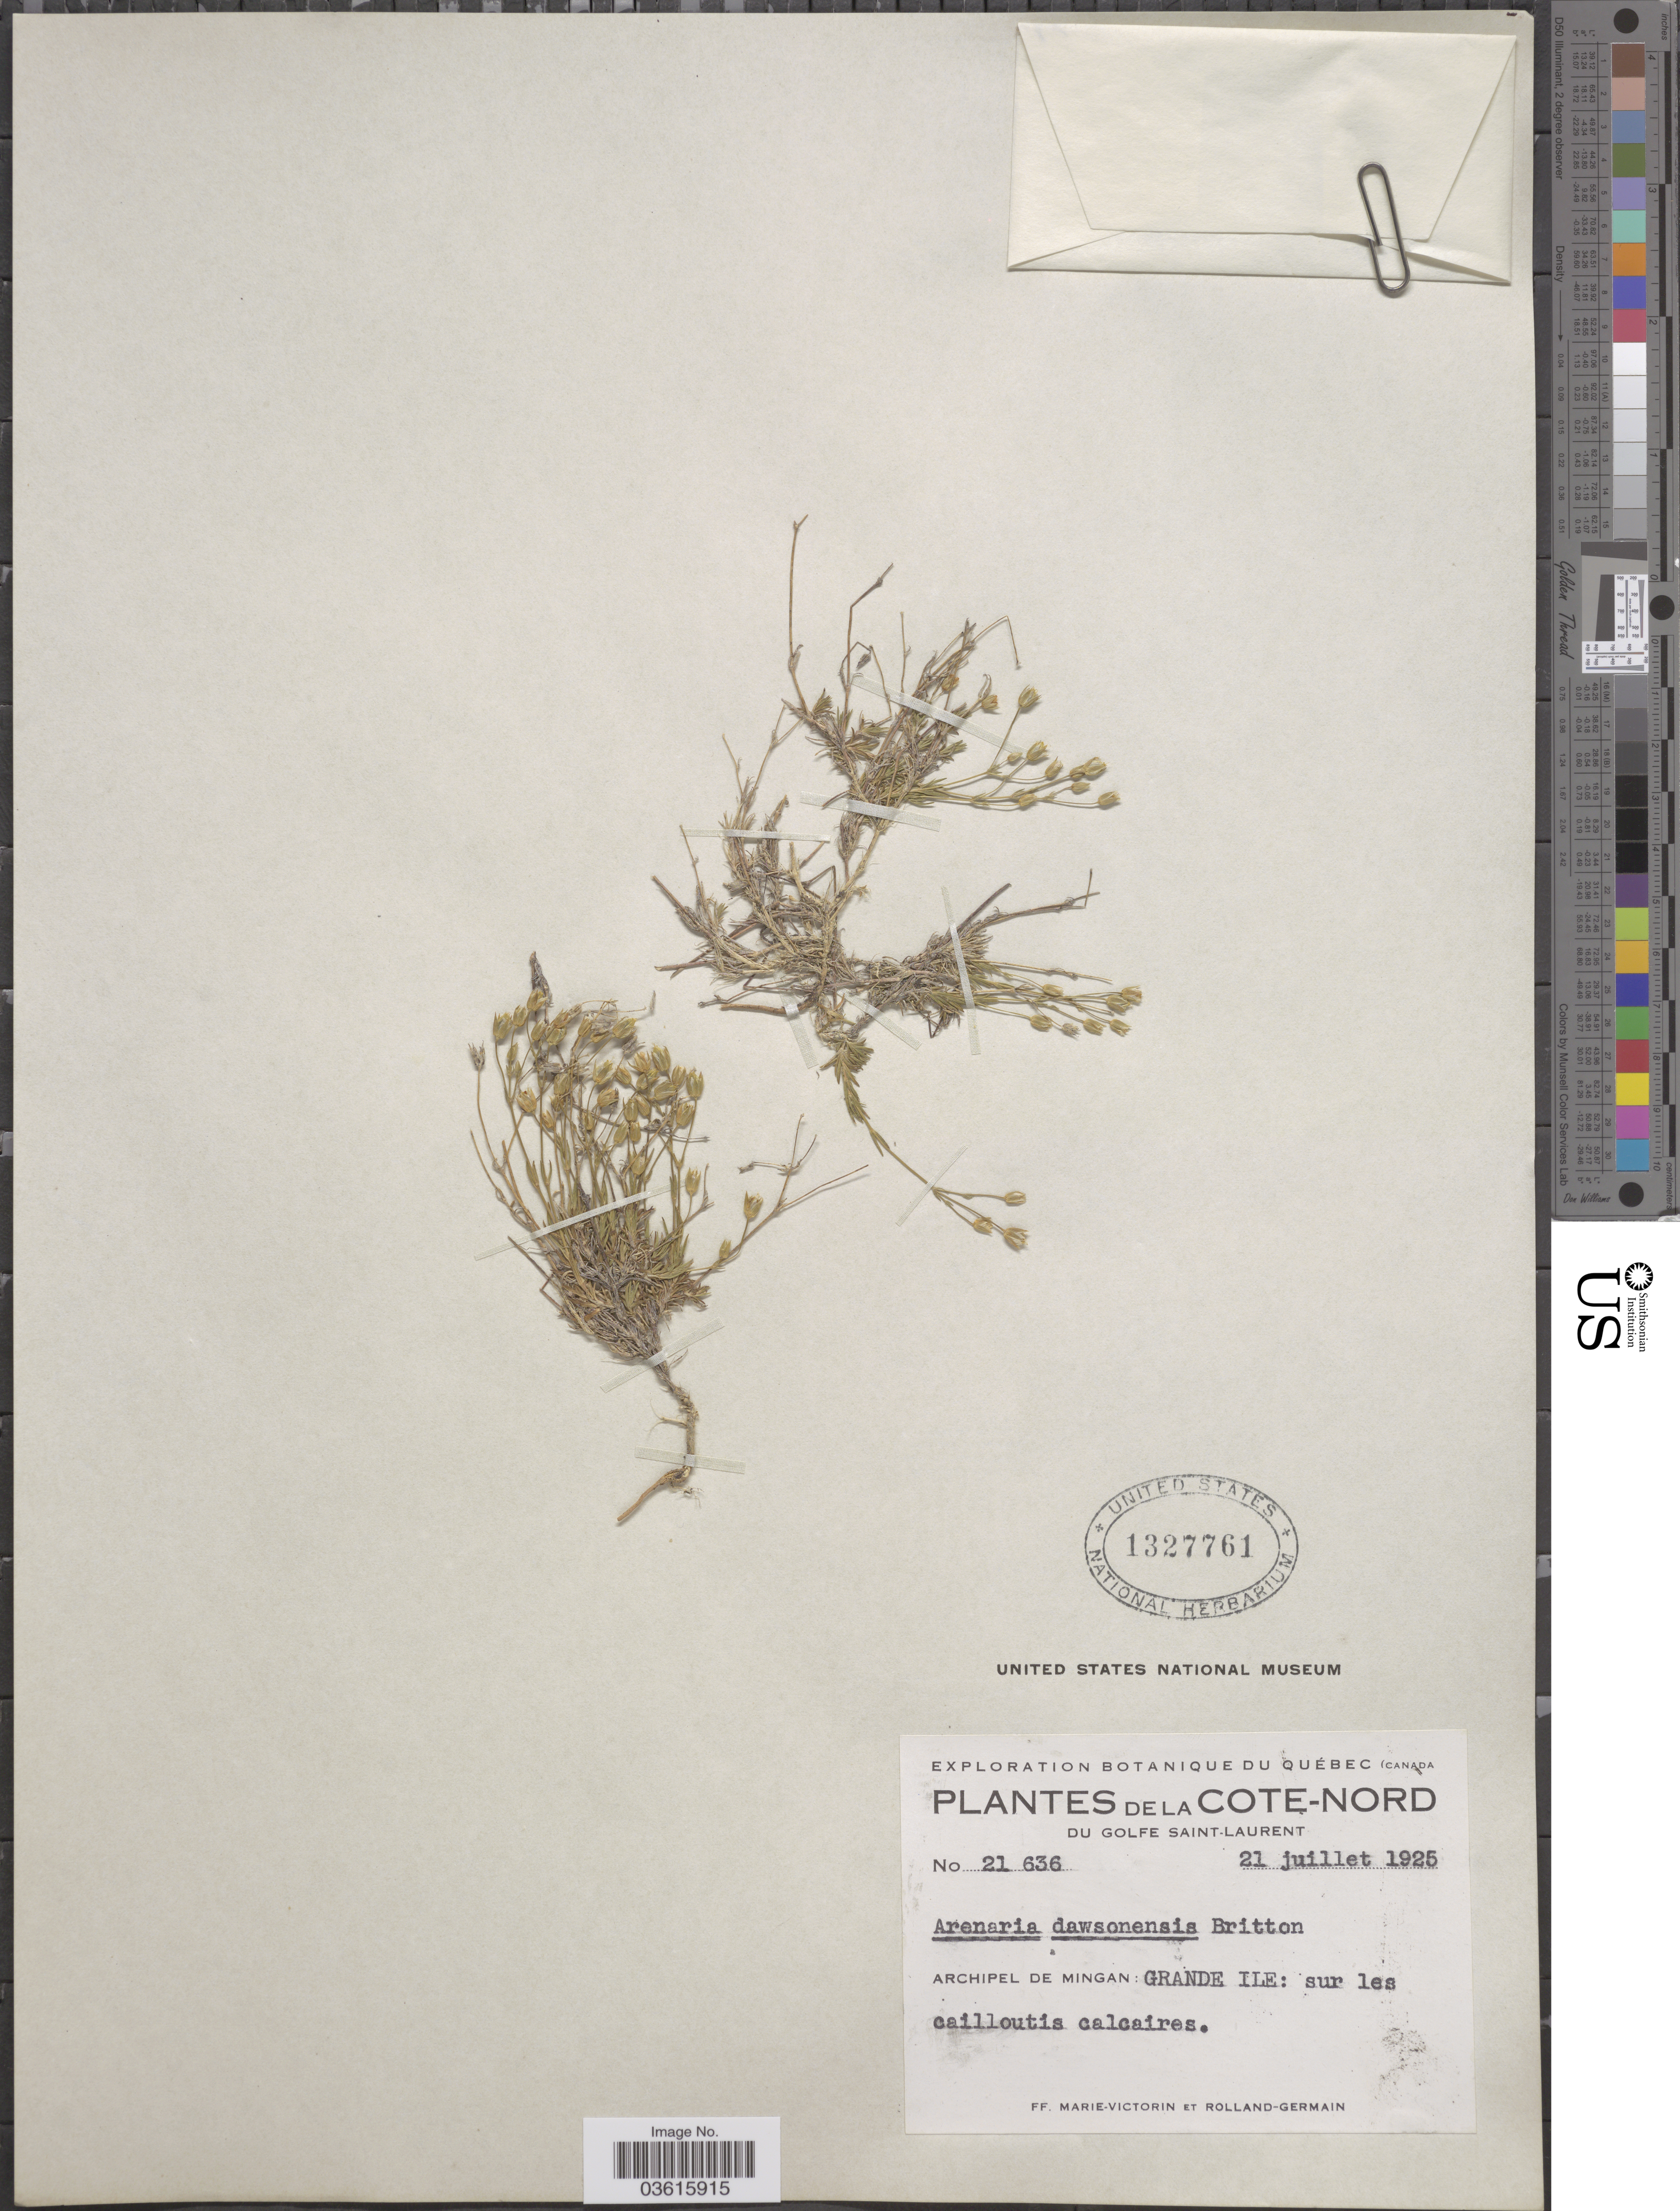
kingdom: Plantae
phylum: Tracheophyta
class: Magnoliopsida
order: Caryophyllales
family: Caryophyllaceae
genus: Minuartia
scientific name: Minuartia dawsonensis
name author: (Britton) House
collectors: F. Marie-Victorin & Rolland-Germain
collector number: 21636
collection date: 1925-07-21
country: Canada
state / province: Quebec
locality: La Cote-Nord. Du golfe Saint-Laurent. Archipel de Mingan: Grande Ile.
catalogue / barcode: US 1327761